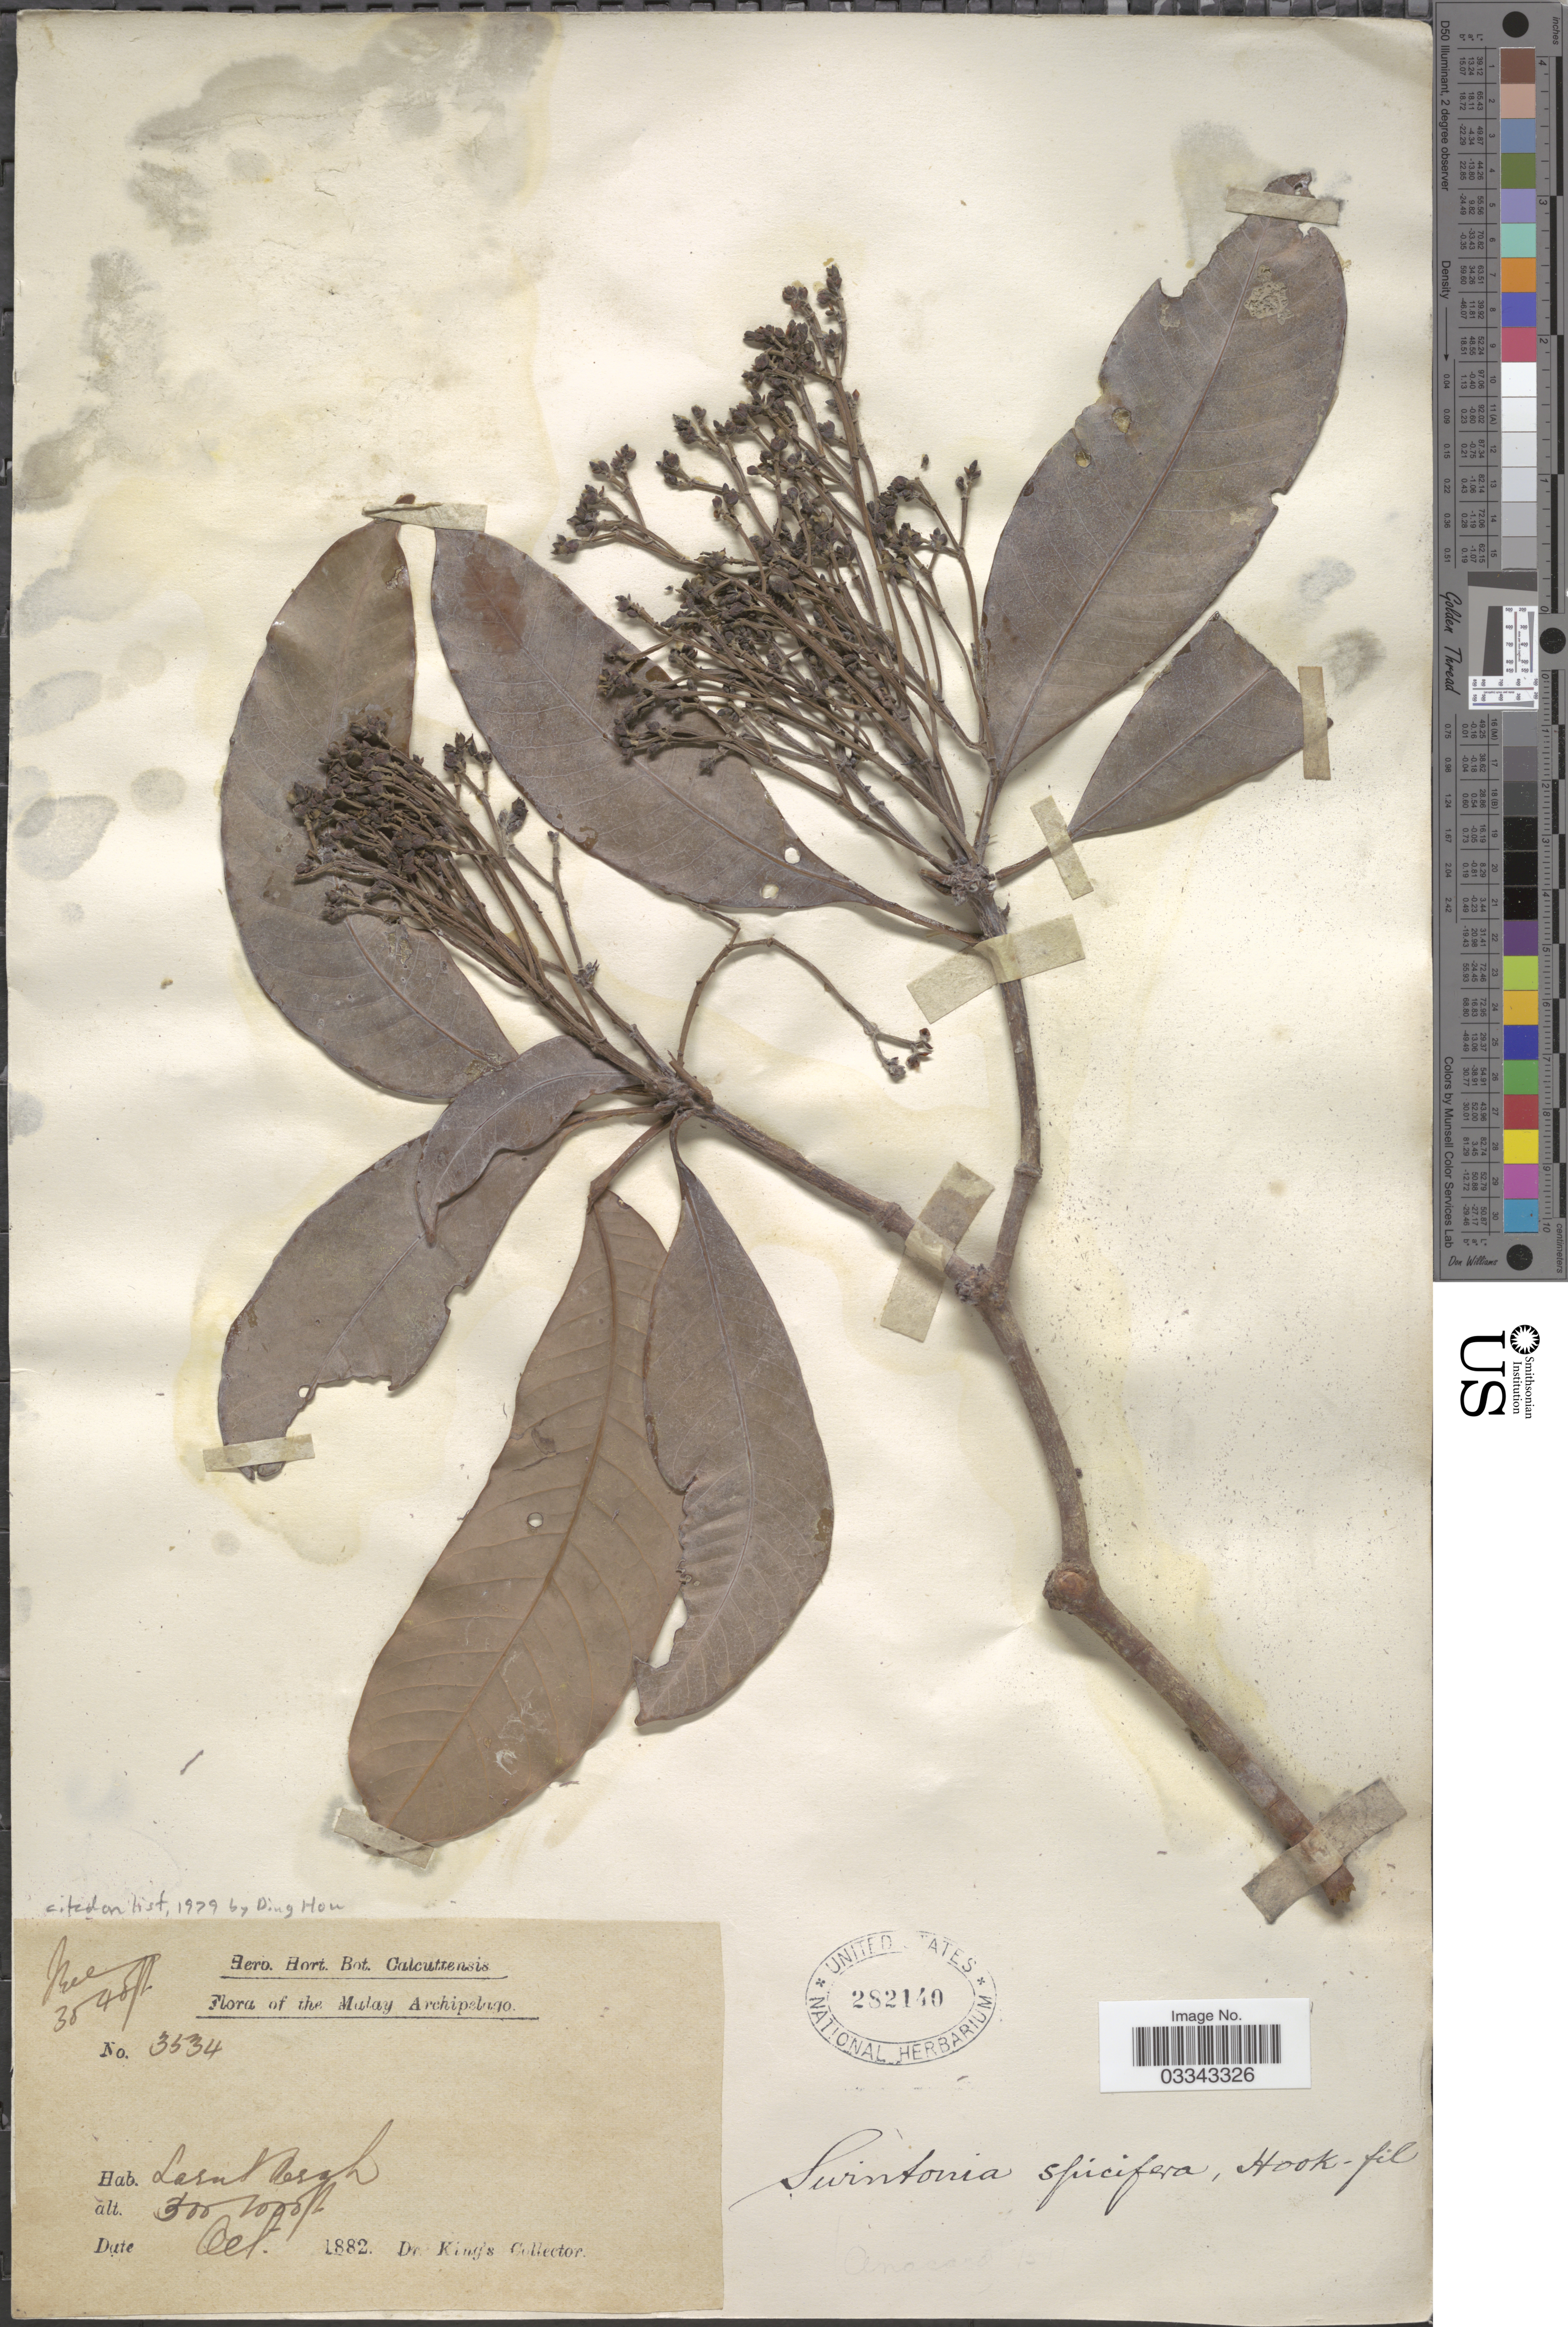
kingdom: Plantae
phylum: Tracheophyta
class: Magnoliopsida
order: Sapindales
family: Anacardiaceae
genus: Swintonia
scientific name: Swintonia spicifera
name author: Hook. f.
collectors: Dr. King's collector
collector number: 3534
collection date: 1882-10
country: Malaysia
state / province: Perak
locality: The Malay Archipelago. Larut.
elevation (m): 91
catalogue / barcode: US 282140